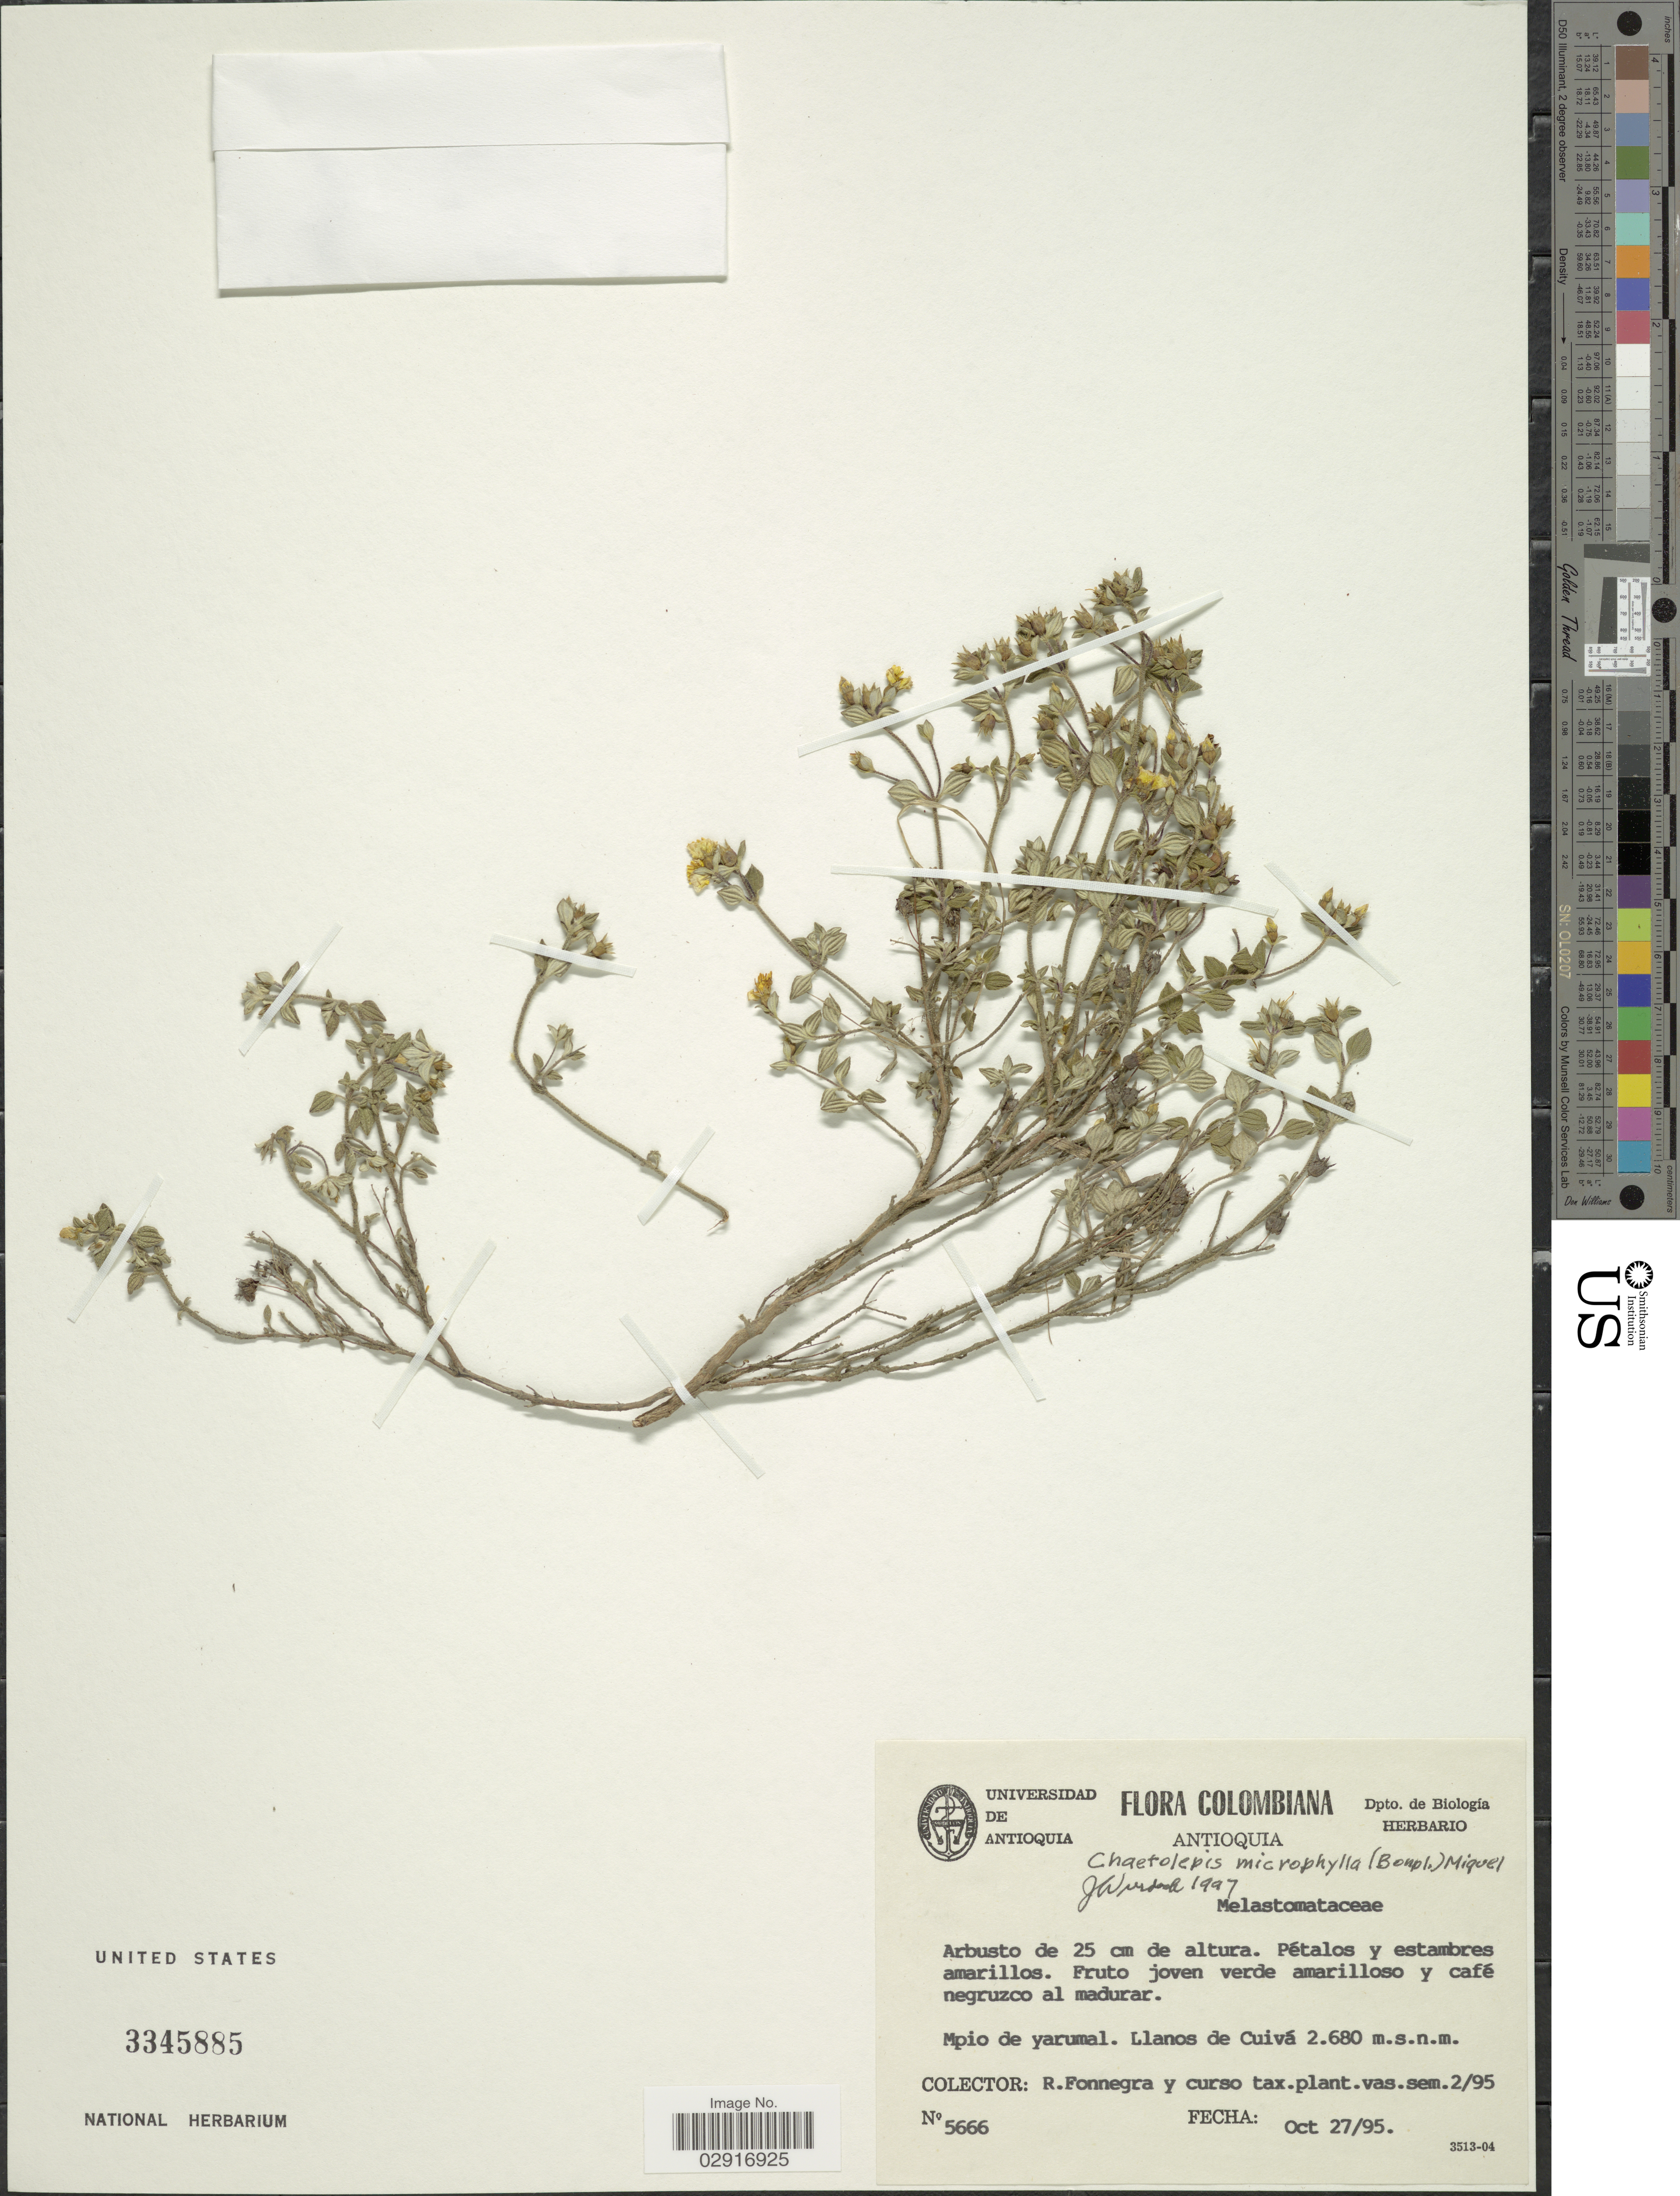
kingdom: Plantae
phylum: Tracheophyta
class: Magnoliopsida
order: Myrtales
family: Melastomataceae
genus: Chaetolepis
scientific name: Chaetolepis microphylla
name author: (Bonpl.) Miq.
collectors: R. Fonnegra & Curso tax. plant. vas. sem. 2/95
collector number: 5666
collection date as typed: Transcribed d/m/y: 27/10/95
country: Colombia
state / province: Antioquia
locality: Llanos de Cuivá.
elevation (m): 2680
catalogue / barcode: US 3345885